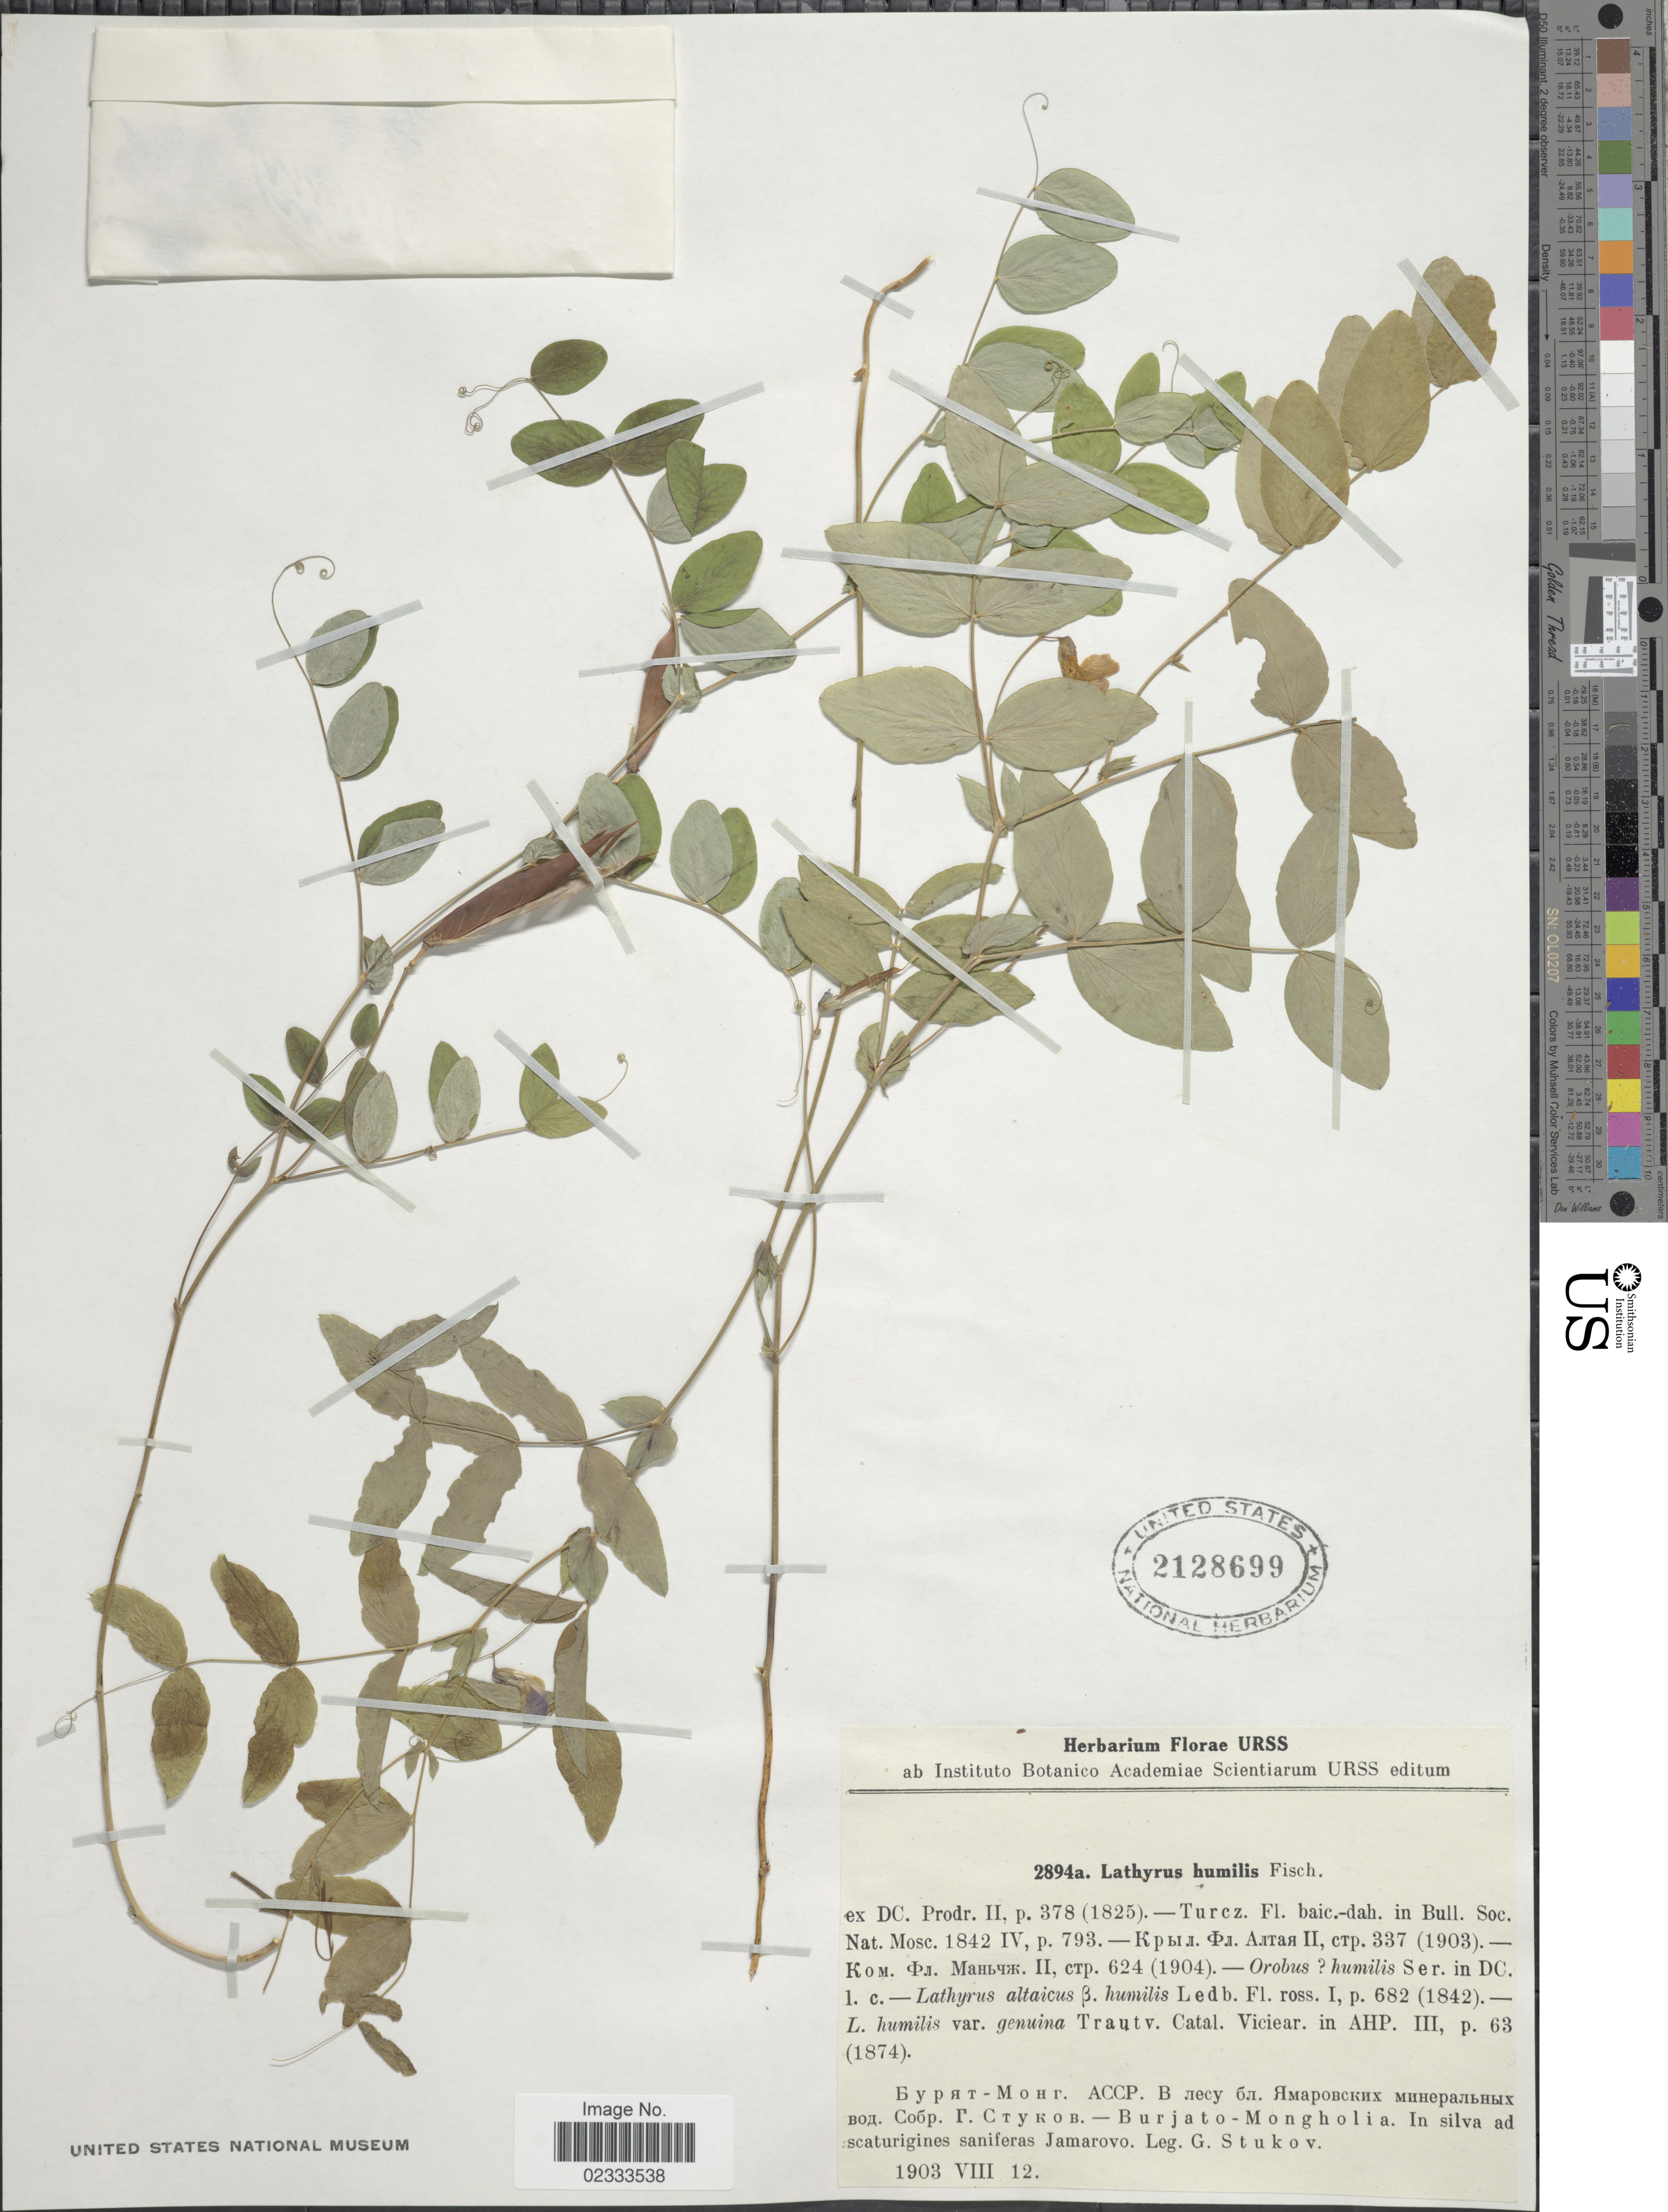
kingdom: Plantae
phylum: Tracheophyta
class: Magnoliopsida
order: Fabales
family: Fabaceae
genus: Lathyrus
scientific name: Lathyrus humilis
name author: (Ser.) Spreng.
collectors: G. Stukov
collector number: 2894a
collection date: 1903-08-12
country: Mongolia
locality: Burjato-Mongholia. In silva ad scaturigines saniferas Jamarovo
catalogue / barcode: US 2128699